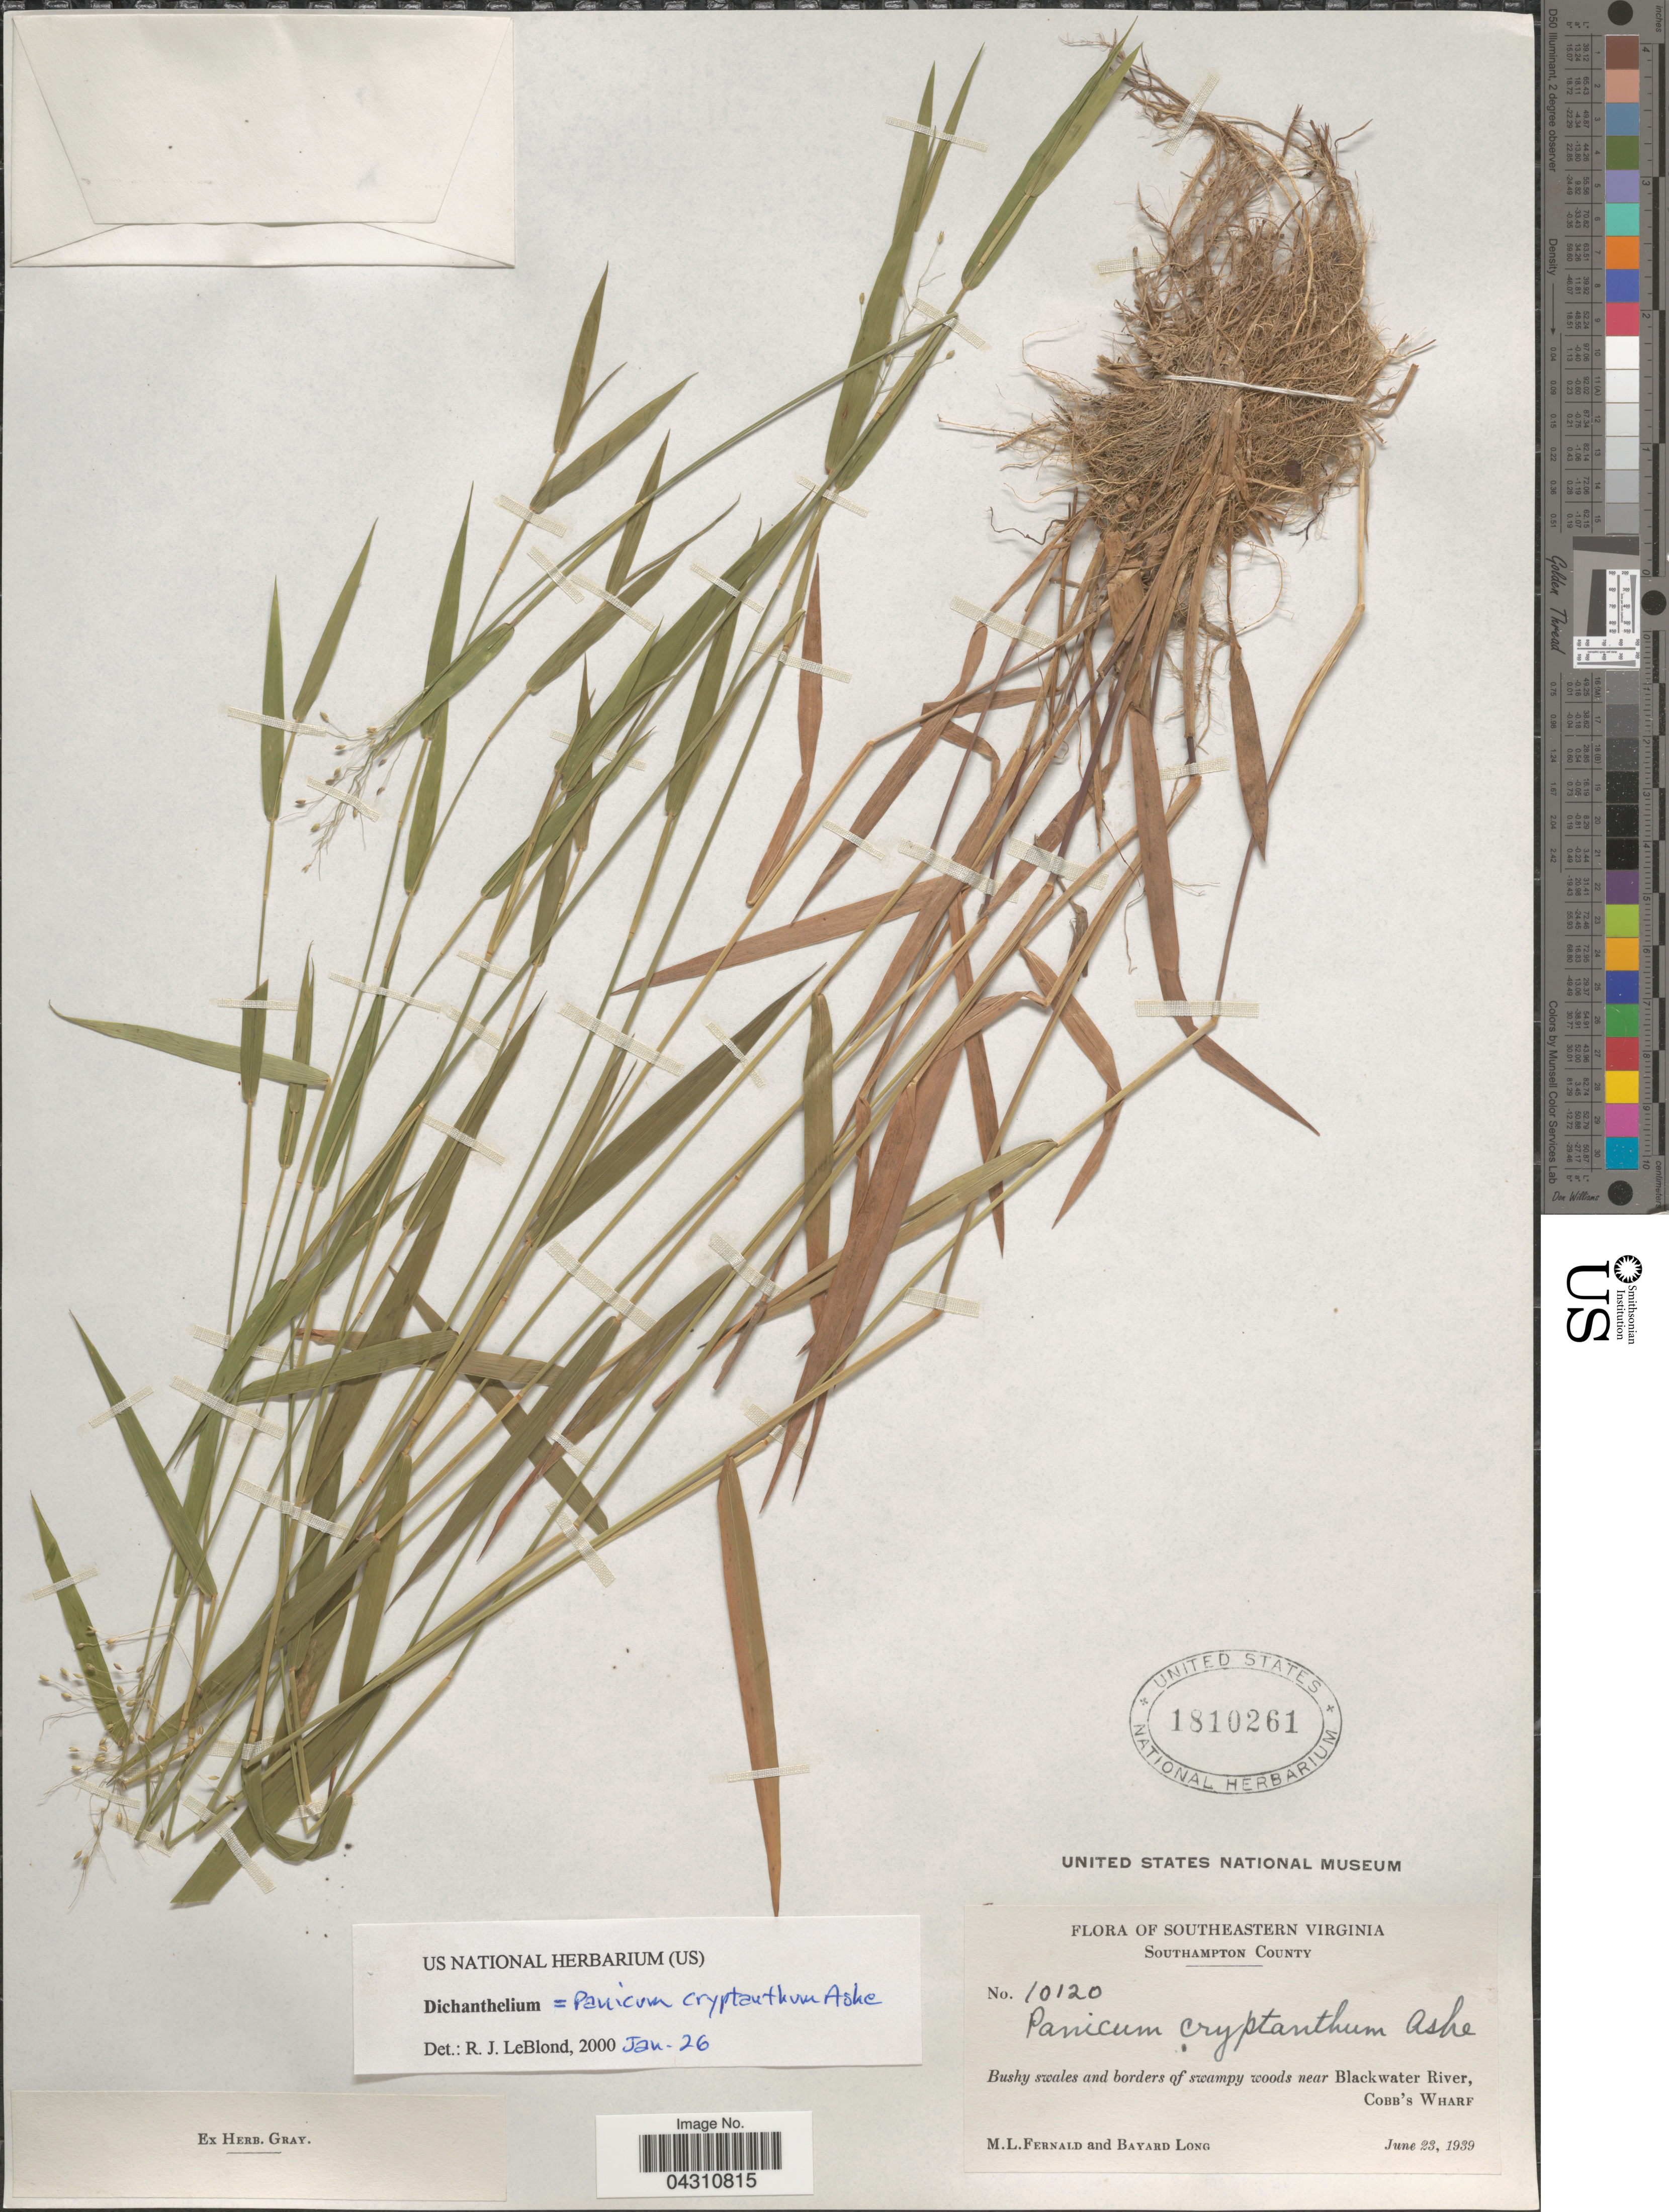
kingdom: Plantae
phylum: Tracheophyta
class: Liliopsida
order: Poales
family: Poaceae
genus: Dichanthelium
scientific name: Dichanthelium scabriusculum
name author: (Elliott) Gould & C.A. Clark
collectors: M. L. Fernald & B. Long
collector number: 10120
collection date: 1939-06-23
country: United States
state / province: Virginia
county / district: Southampton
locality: Southeastern Virginia. Southampton County. Bushy swales and borders of swampy woods near Blackwater River, Cobb's Wharf.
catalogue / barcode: US 1810261